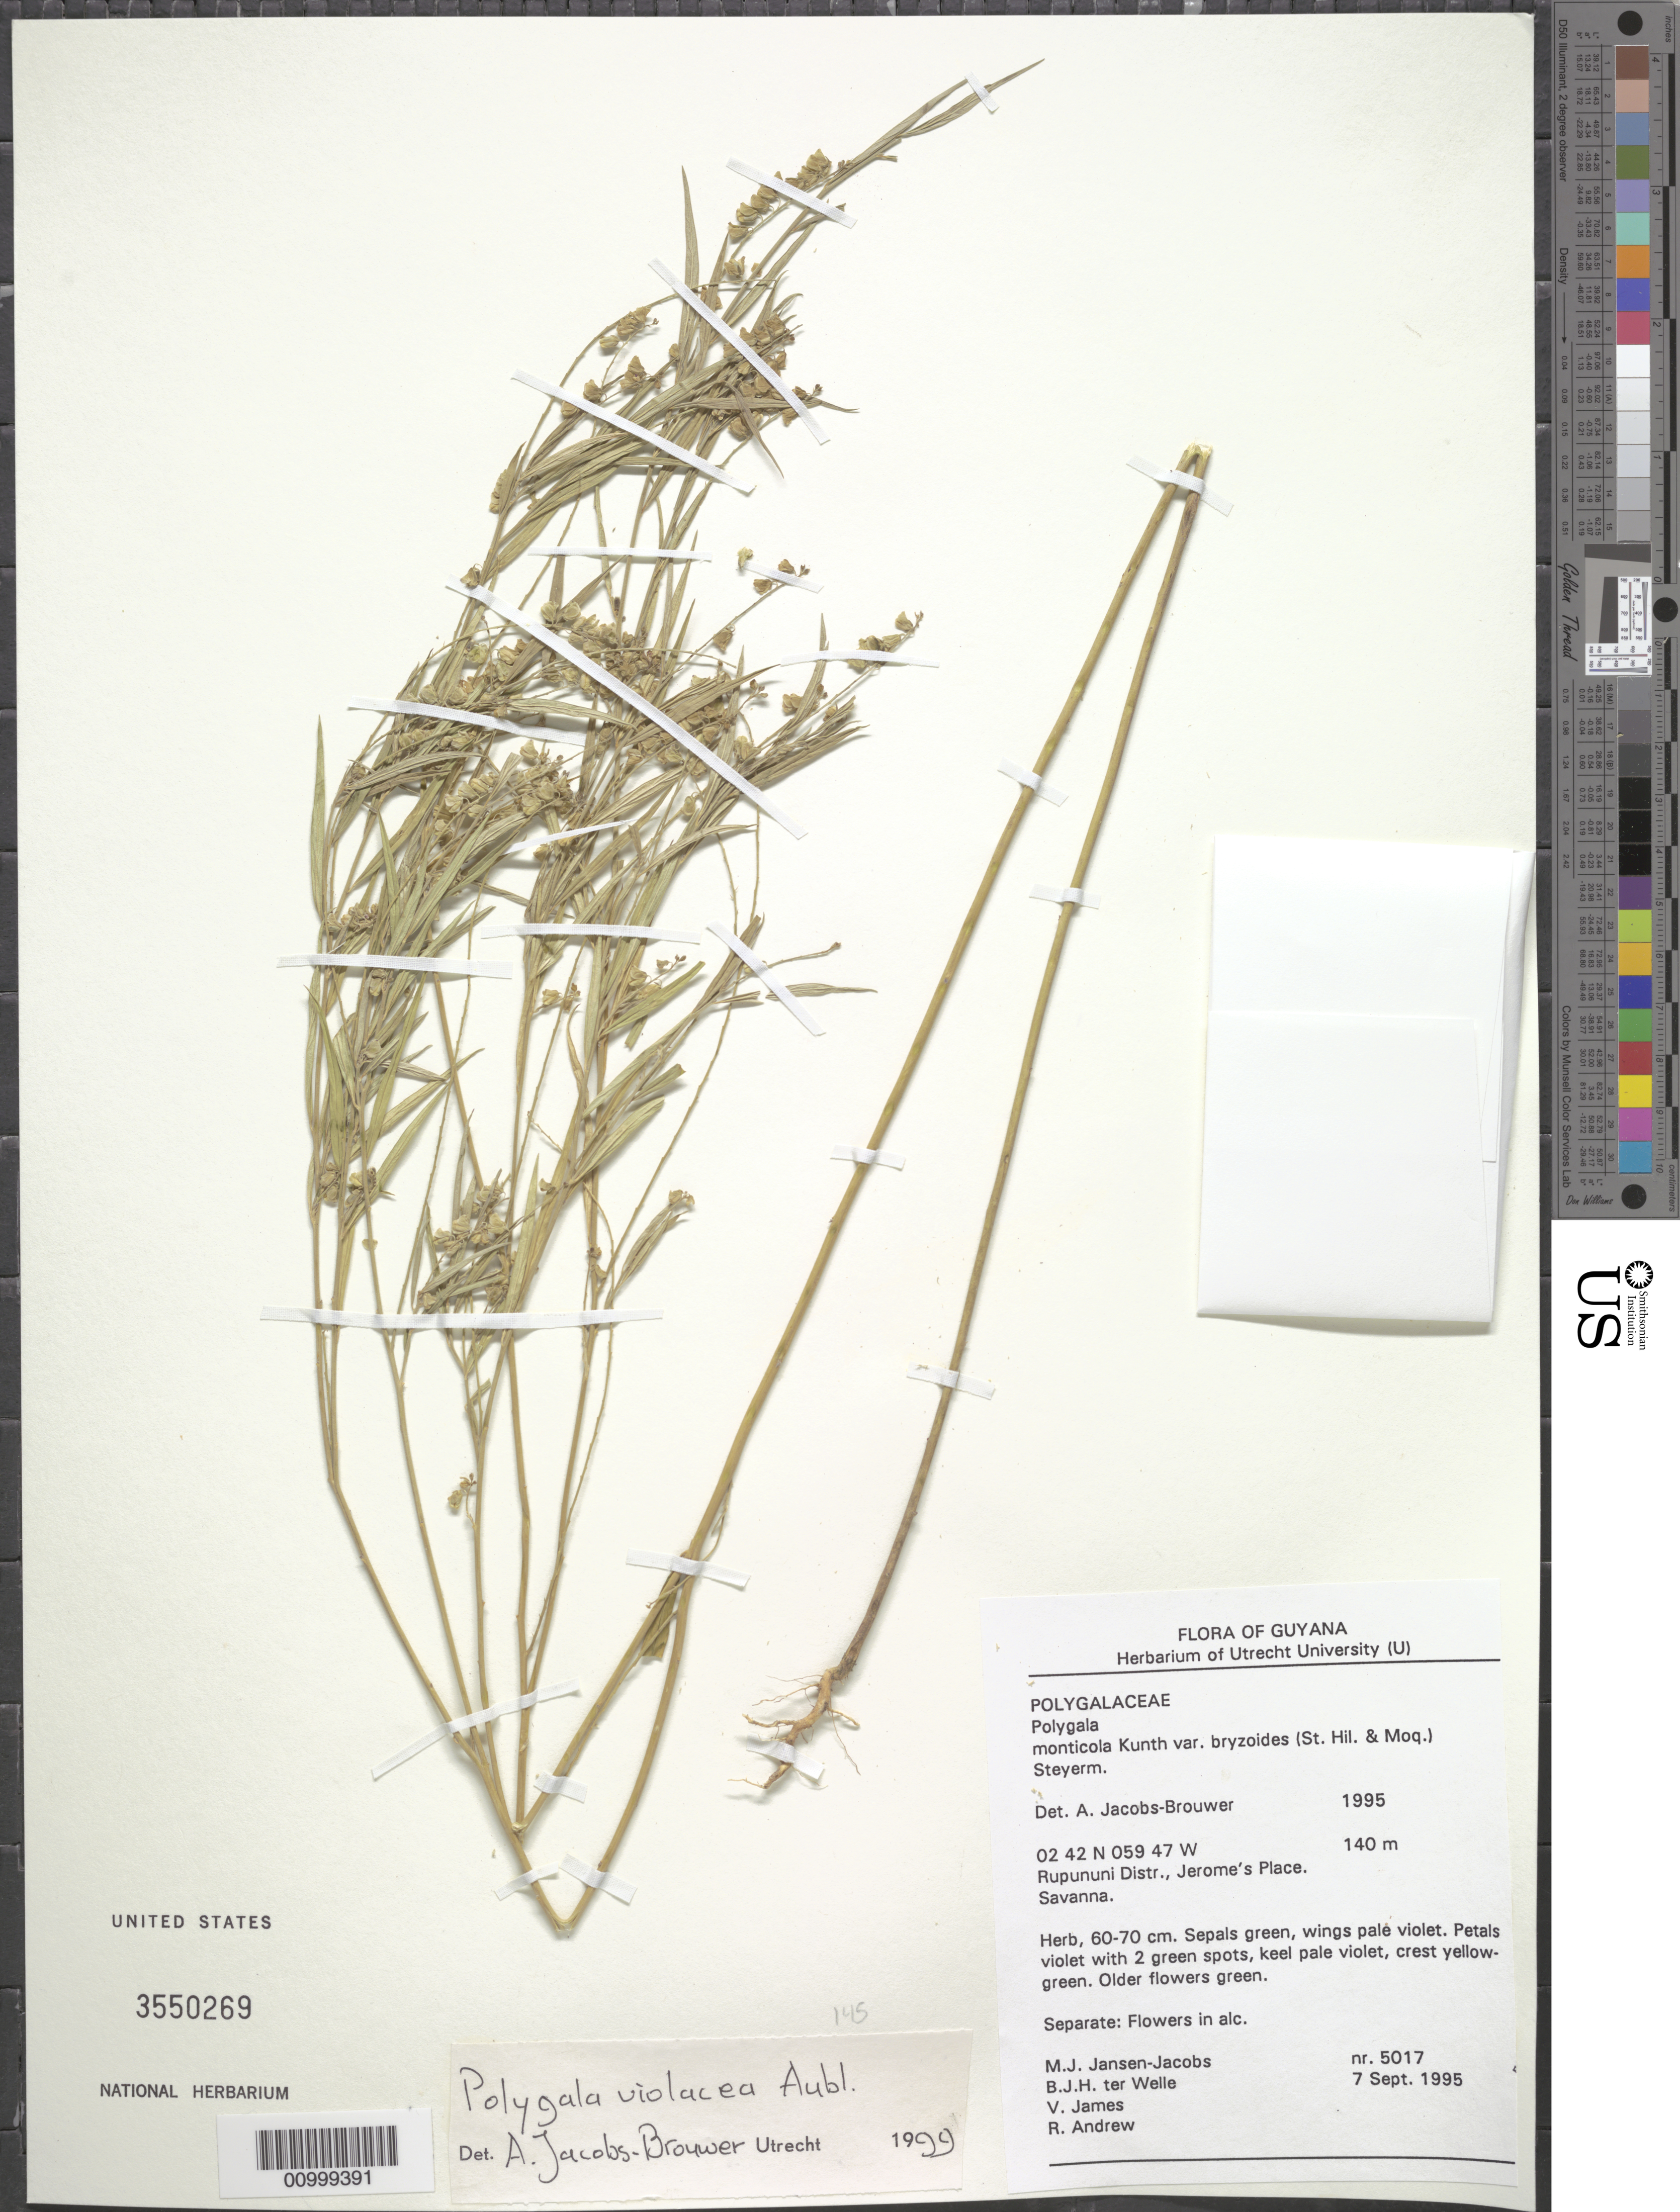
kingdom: Plantae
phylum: Tracheophyta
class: Magnoliopsida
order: Fabales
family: Polygalaceae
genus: Asemeia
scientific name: Asemeia violacea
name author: (Aubl.) J.F.B. Pastore & J.R. Abbott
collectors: M. J. Jansen-Jacobs, B. Welle, C. Simmons & V. James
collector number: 5017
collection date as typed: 7-Sep-95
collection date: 1995-09-07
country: Guyana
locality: Jerome's Place, Rupununi District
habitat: Savanna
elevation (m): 140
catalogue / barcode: US 3550269